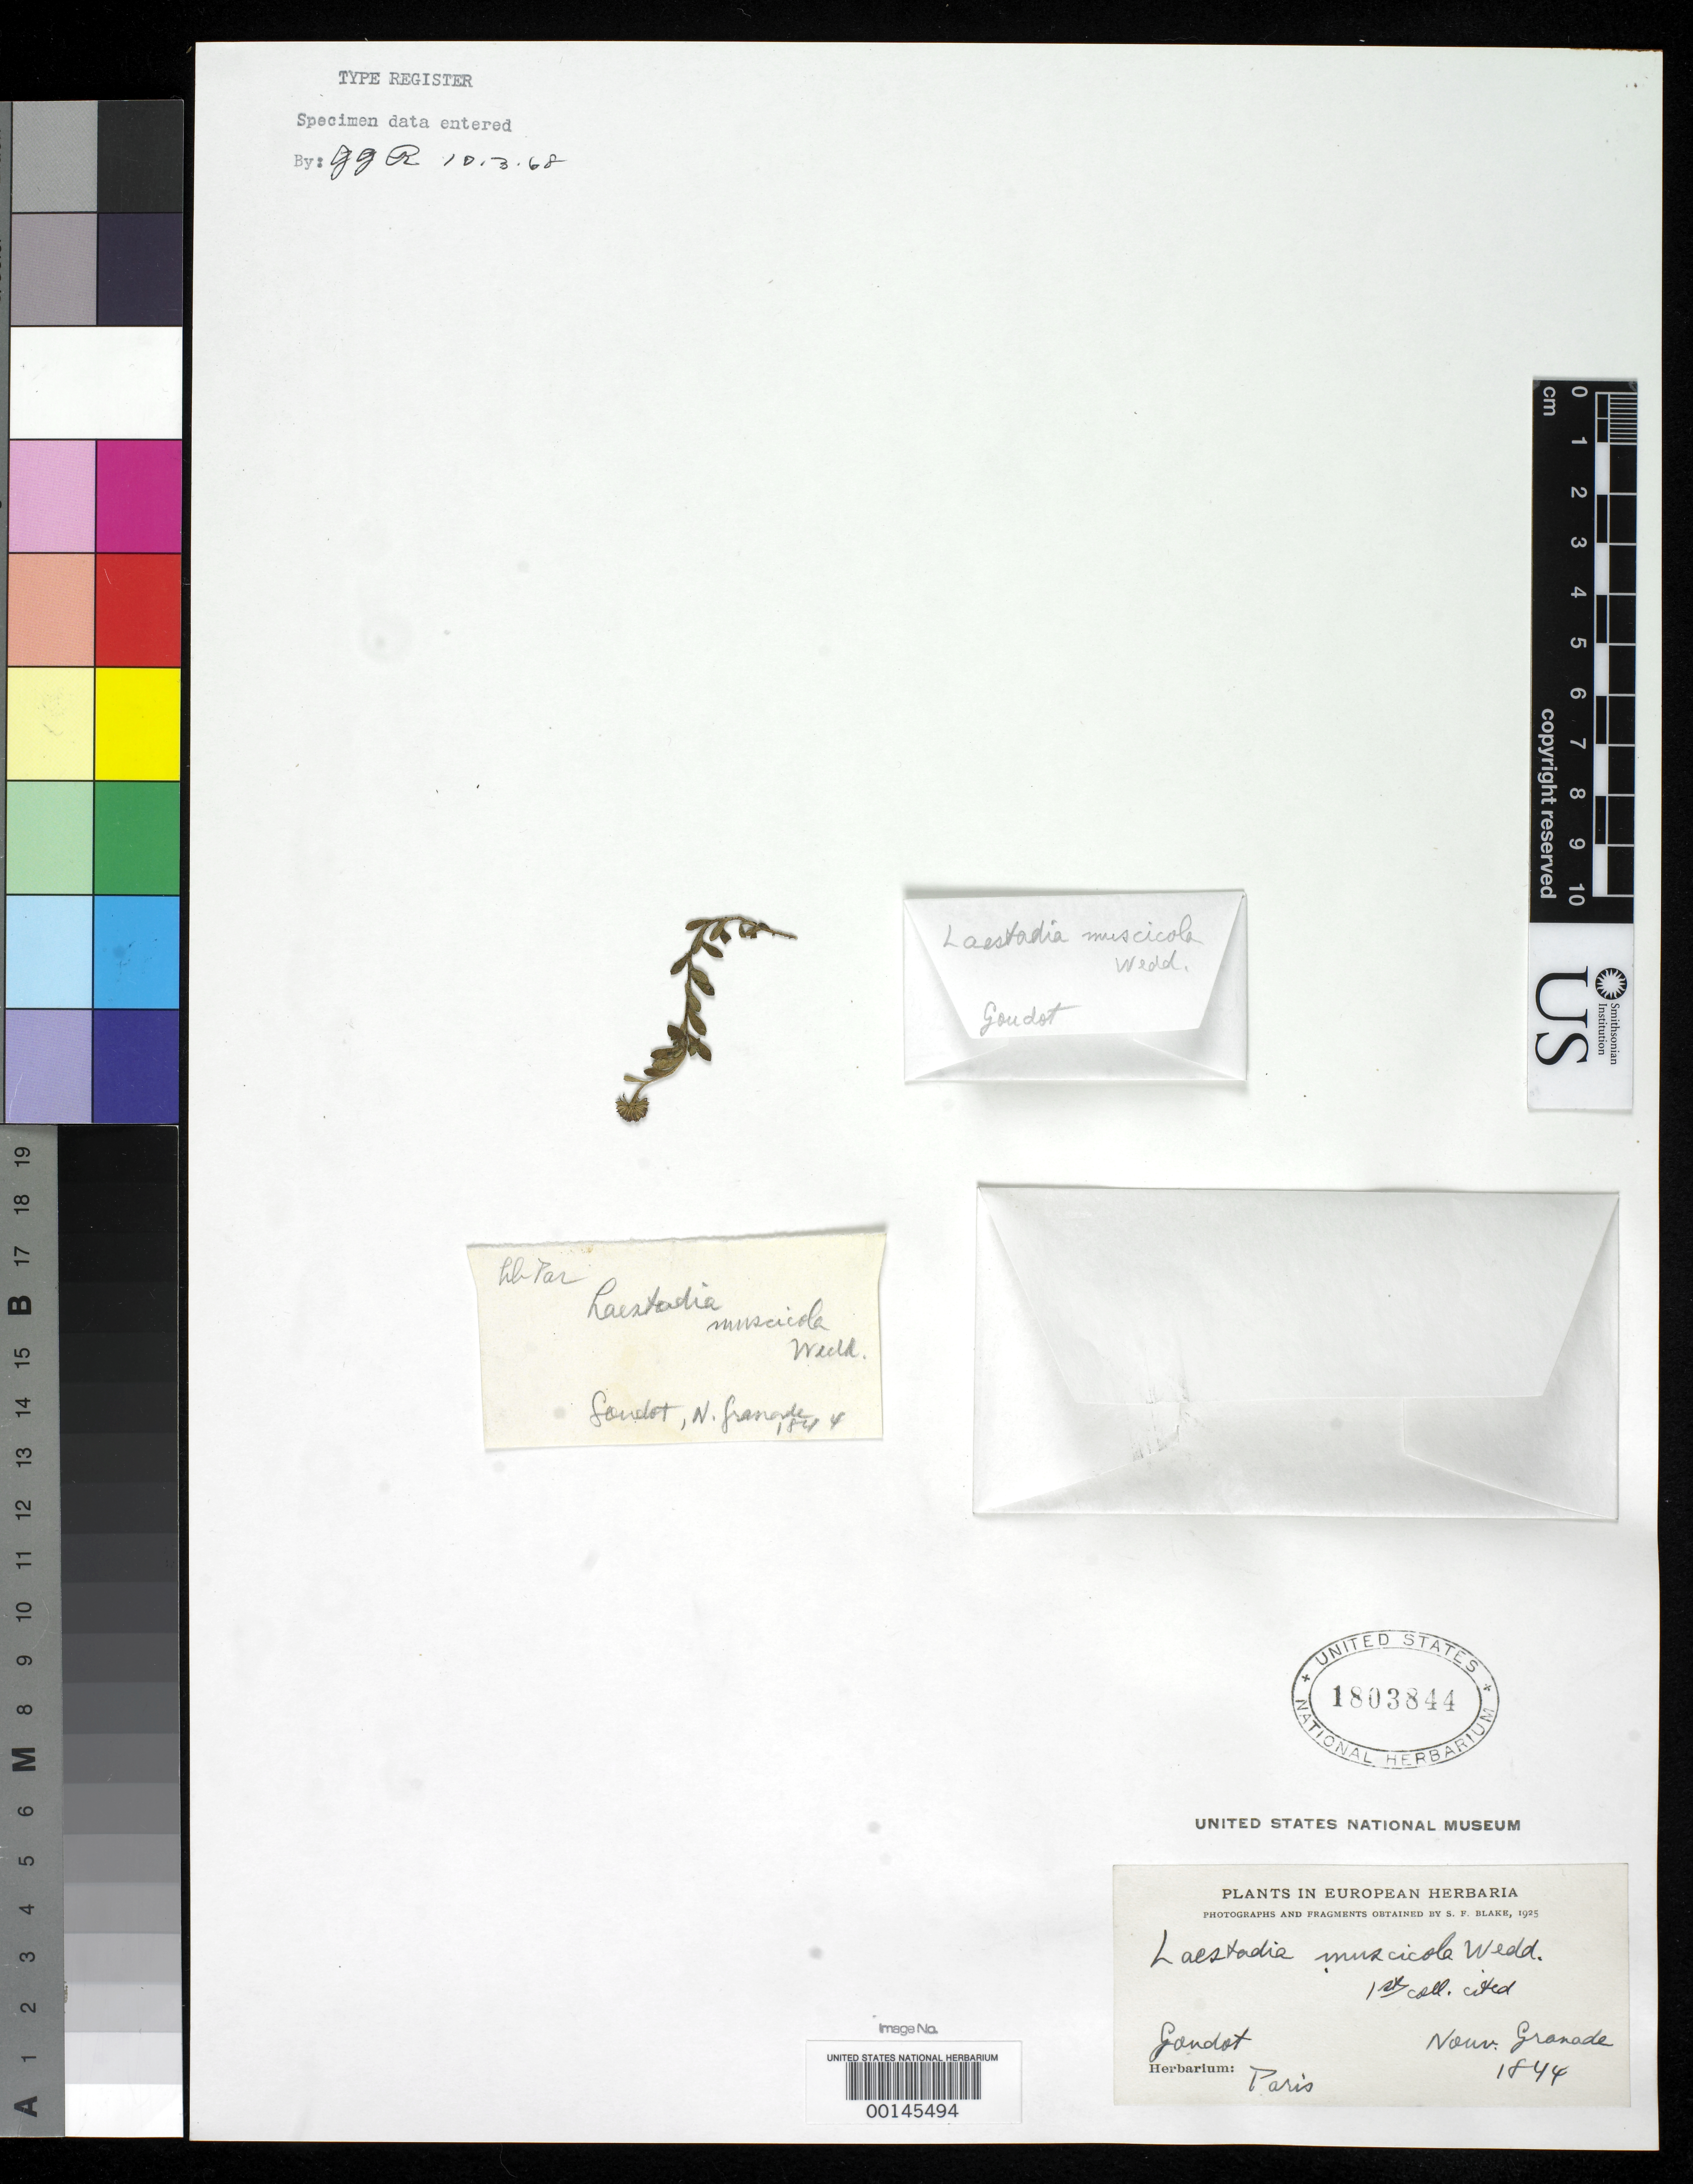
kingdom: Plantae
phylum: Tracheophyta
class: Magnoliopsida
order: Asterales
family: Asteraceae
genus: Laestadia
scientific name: Laestadia muscicola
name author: Wedd.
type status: Type Fragment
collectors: J. Goudot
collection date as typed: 1844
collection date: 1844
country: Colombia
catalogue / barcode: US 1803844